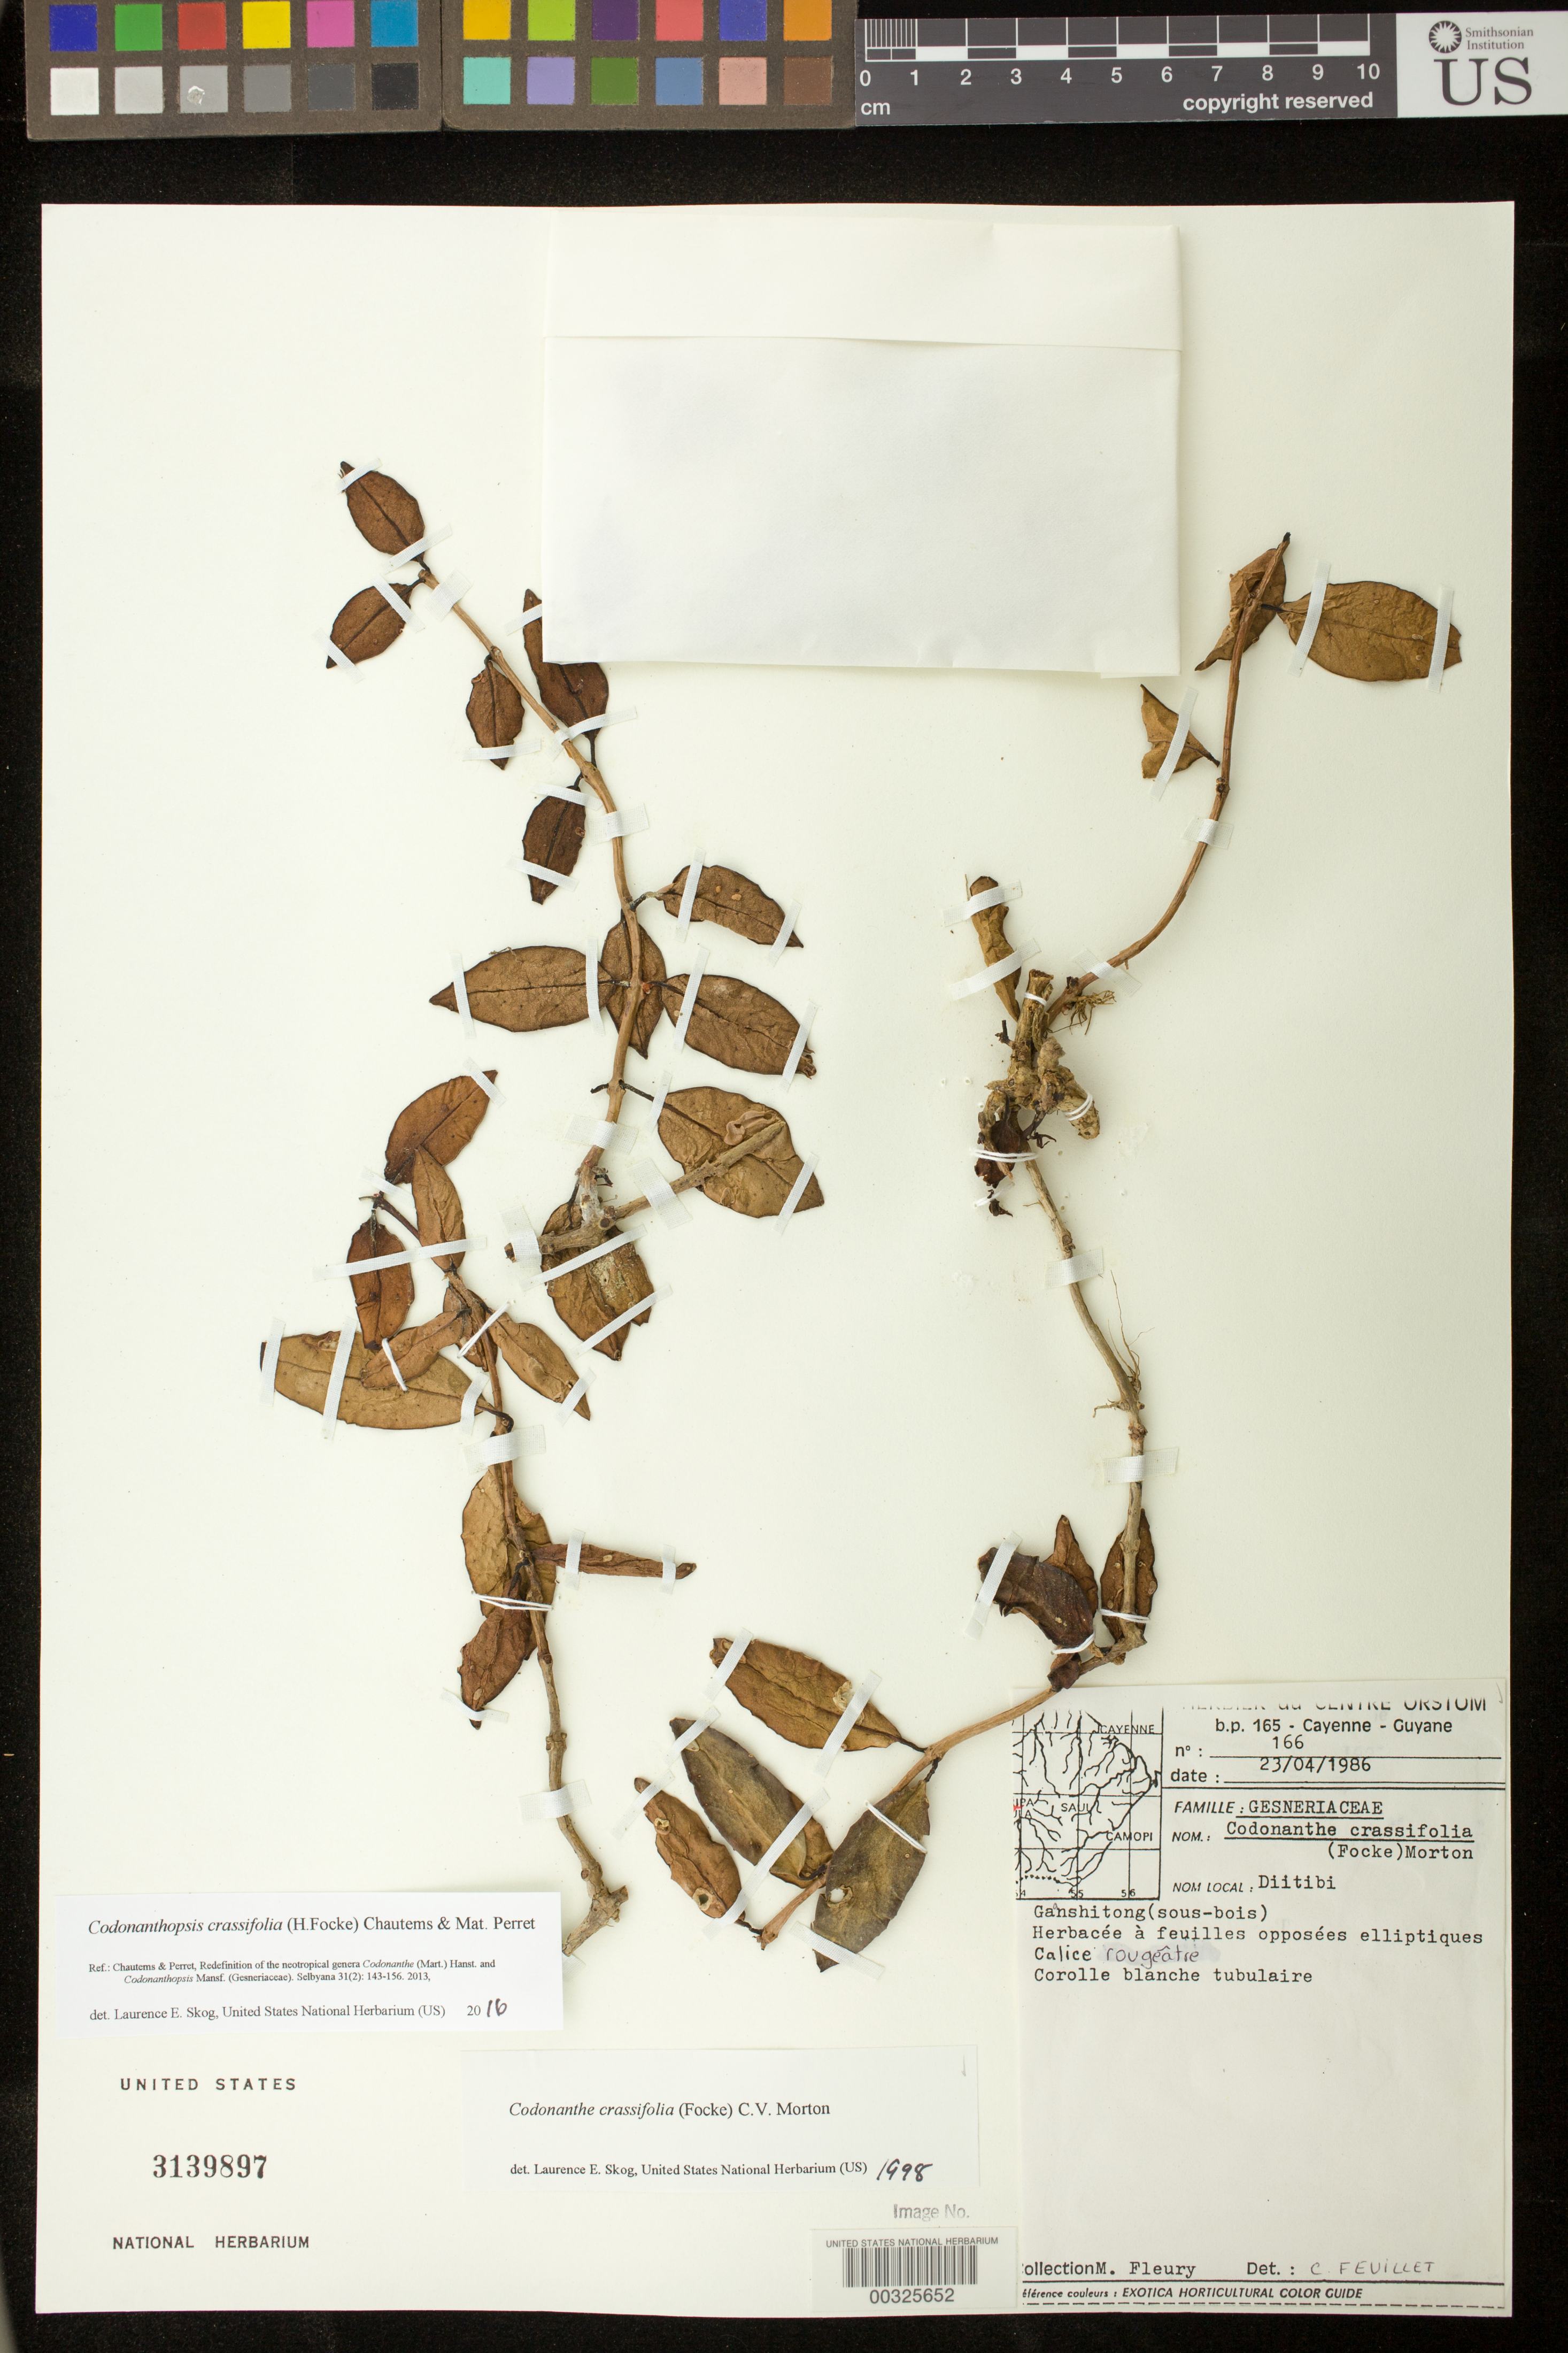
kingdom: Plantae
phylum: Tracheophyta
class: Magnoliopsida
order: Lamiales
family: Gesneriaceae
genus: Codonanthopsis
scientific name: Codonanthopsis crassifolia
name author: (H. Focke) Chautems & Mat.Perret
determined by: Skog, Laurence E.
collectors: M. Fleury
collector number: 166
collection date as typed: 23 Apr 1986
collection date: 1986-04-23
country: French Guiana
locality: Gaanshitong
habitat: Sous-bois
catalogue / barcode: US 3139897